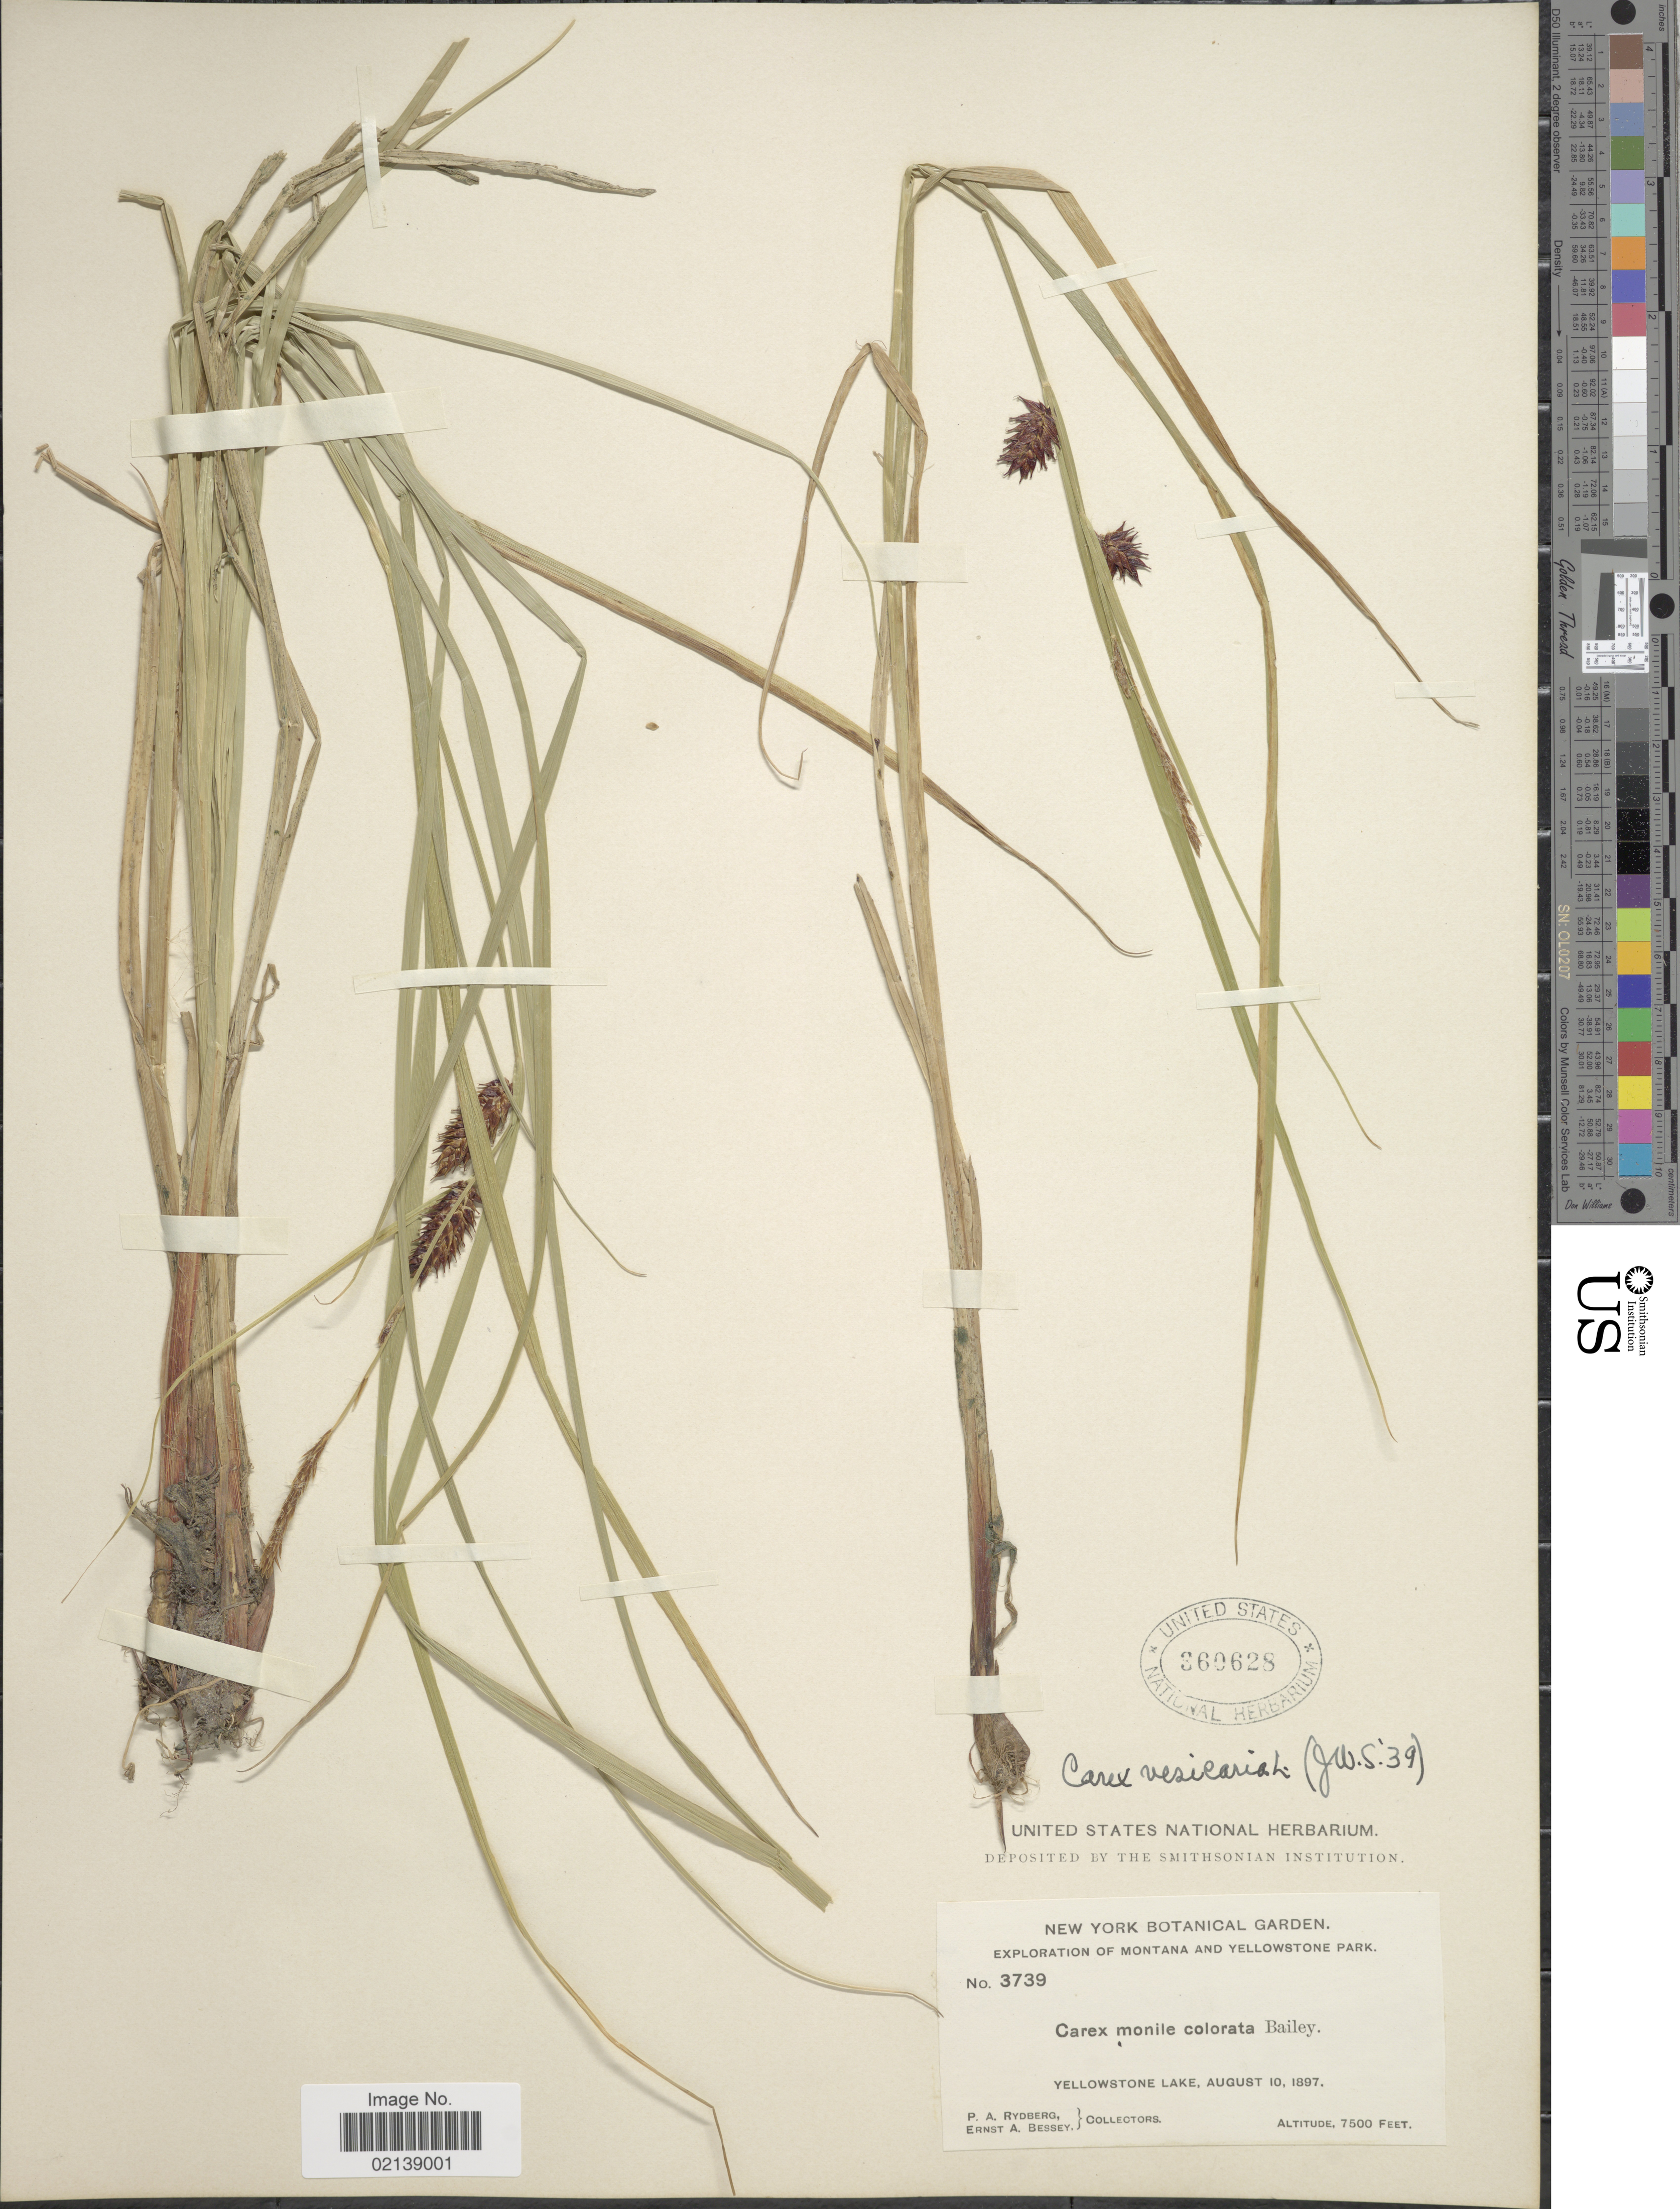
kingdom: Plantae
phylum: Tracheophyta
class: Liliopsida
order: Poales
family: Cyperaceae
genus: Carex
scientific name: Carex vesicaria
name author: L.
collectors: P. A. Rydberg & E. A. Bessey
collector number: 3739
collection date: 1897-08-10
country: United States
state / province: Montana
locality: Yellowstone Park, Yellowstone Lake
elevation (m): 2286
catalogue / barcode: US 360628